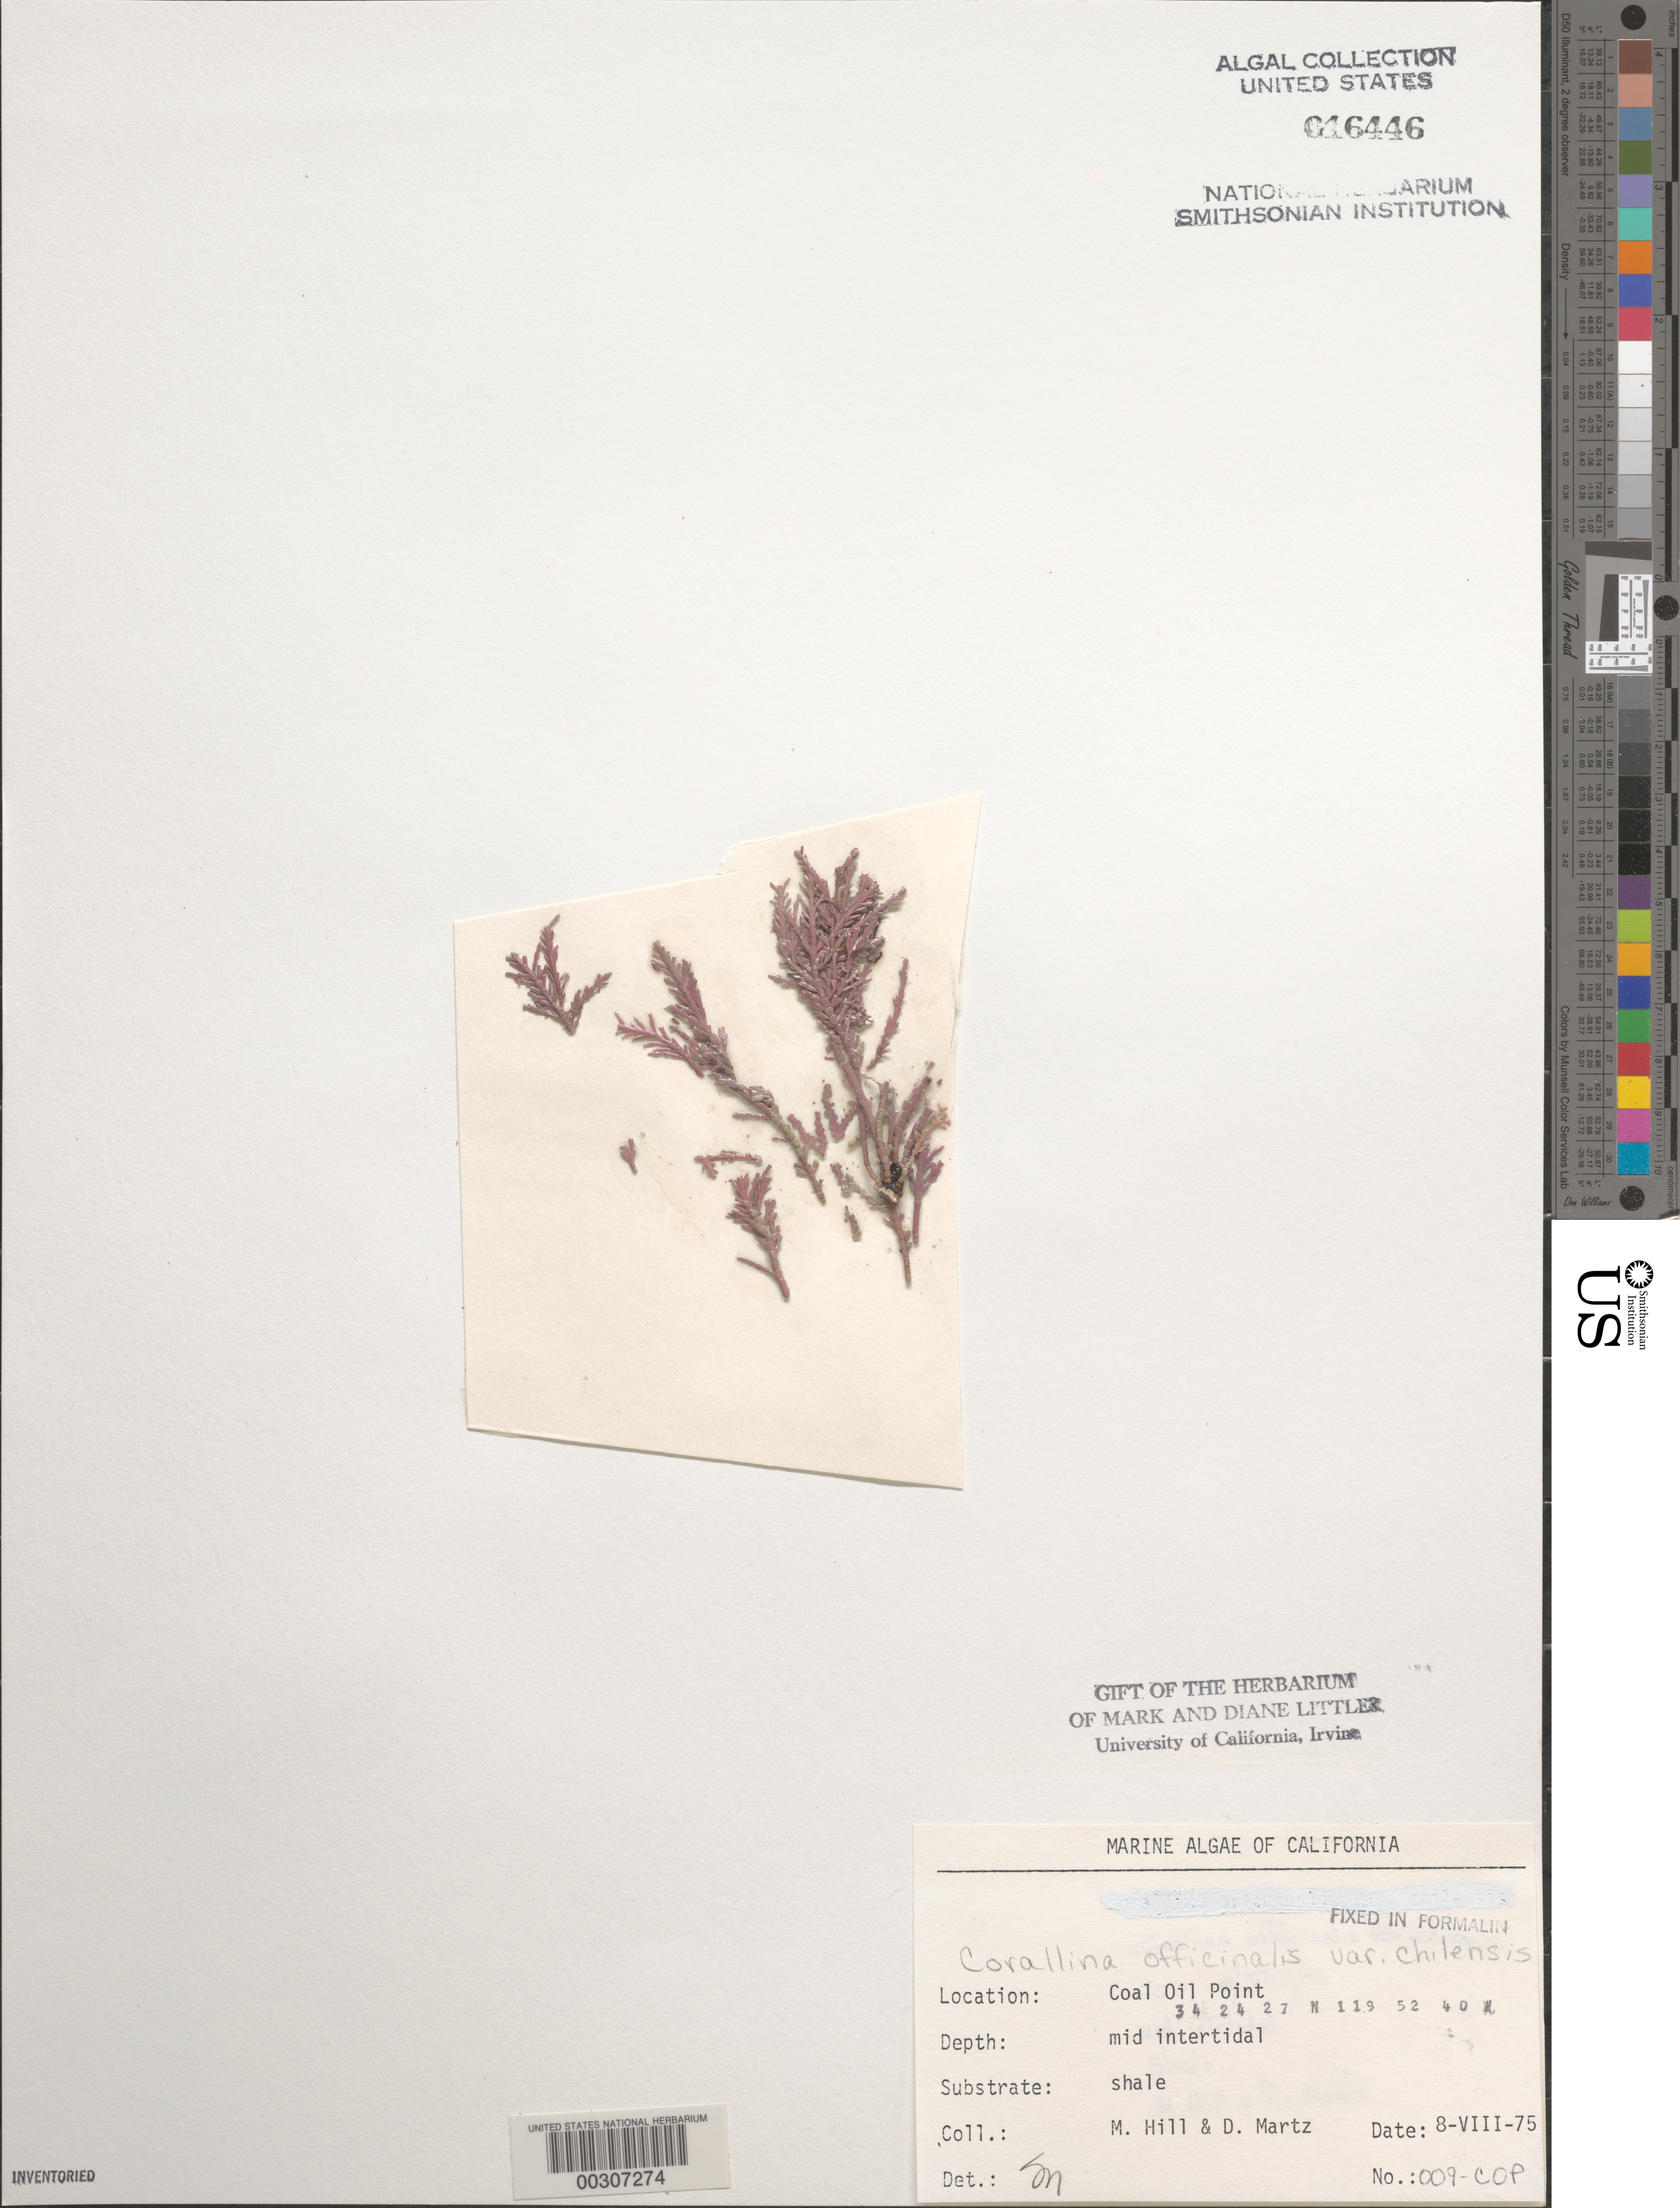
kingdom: Plantae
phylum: Rhodophyta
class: Florideophyceae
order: Corallinales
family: Corallinaceae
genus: Corallina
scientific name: Corallina officinalis var. chilensis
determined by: Murray, S. N.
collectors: M. Hill & D. Martz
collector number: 009-cop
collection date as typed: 08 Aug 1975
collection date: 1975-08-08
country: United States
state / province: California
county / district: Santa Barbara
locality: Coal Oil Point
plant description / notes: BLM-SOCALBIGHT Rocky Intertidal Survey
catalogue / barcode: US 16446